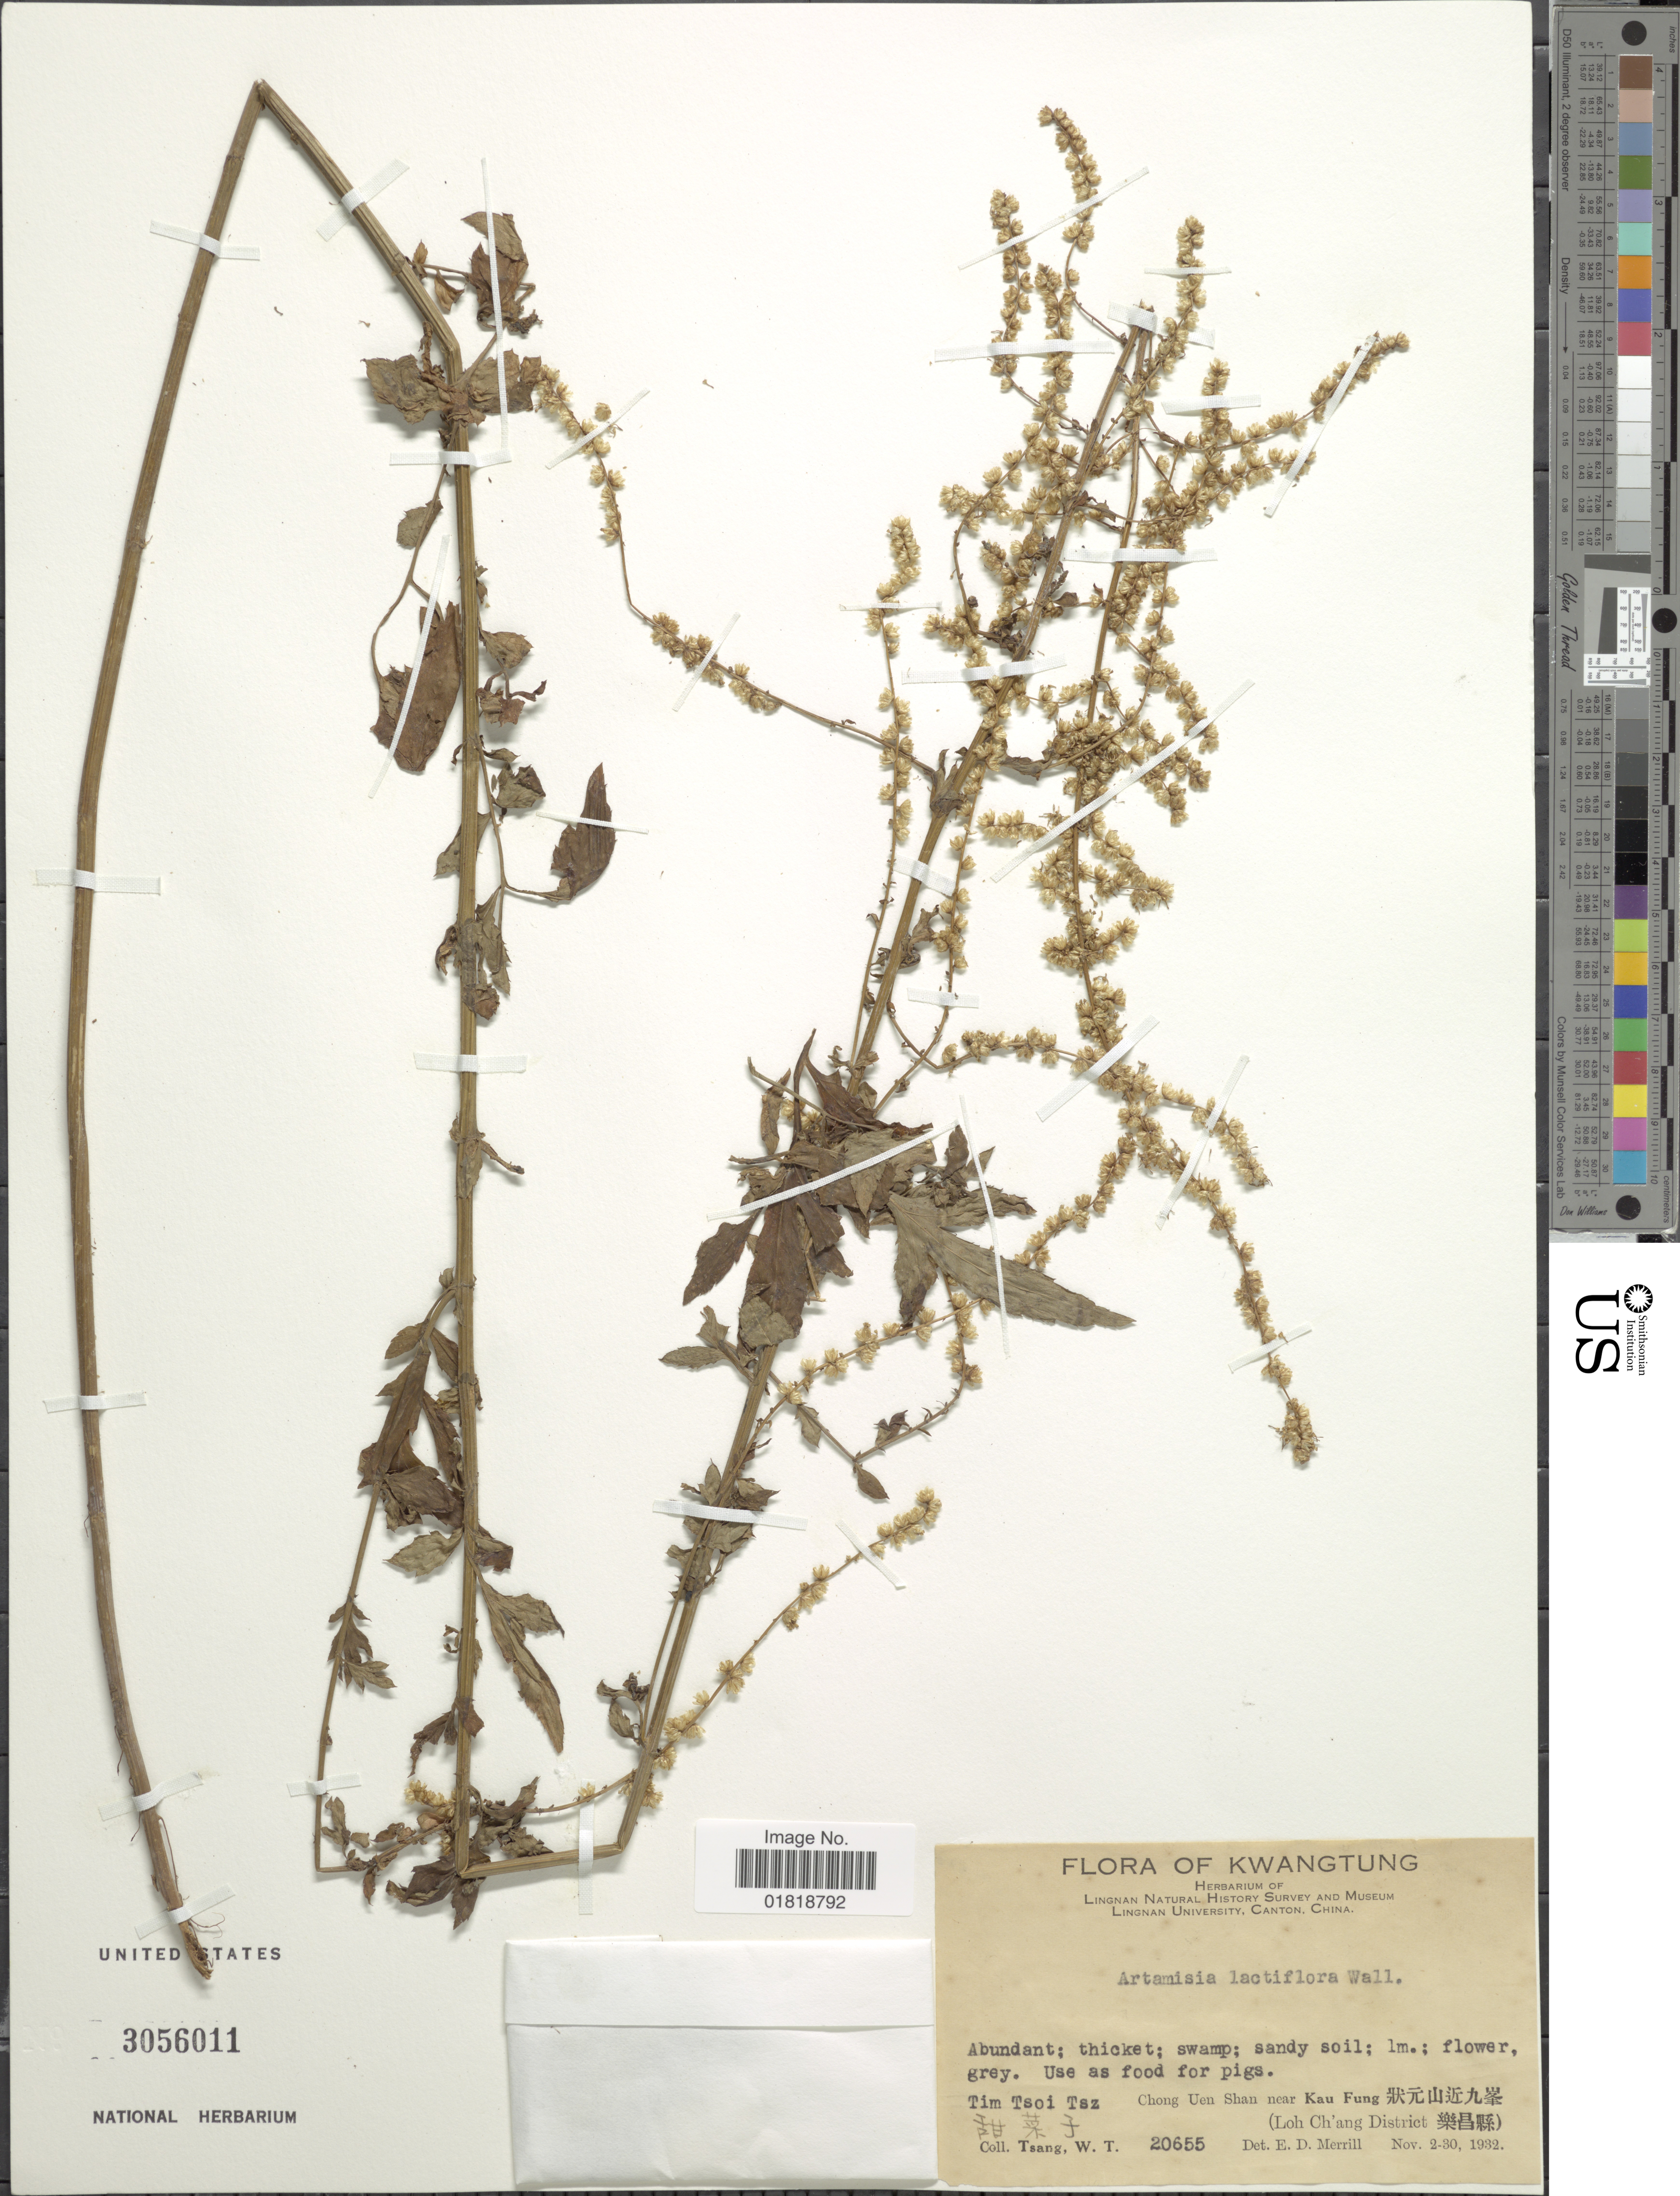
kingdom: Plantae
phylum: Tracheophyta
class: Magnoliopsida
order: Asterales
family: Asteraceae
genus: Artemisia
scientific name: Artemisia lactiflora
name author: Wall. ex DC.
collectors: W. T. Tsang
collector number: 20655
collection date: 1932-11-02/1932-11-30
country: China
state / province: Guangdong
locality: Tim Tsoi Tsz, Chong Uen Shan near Kau Fung (Loh Ch'ang District), Tim Tsoi Tsz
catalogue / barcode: US 3056011